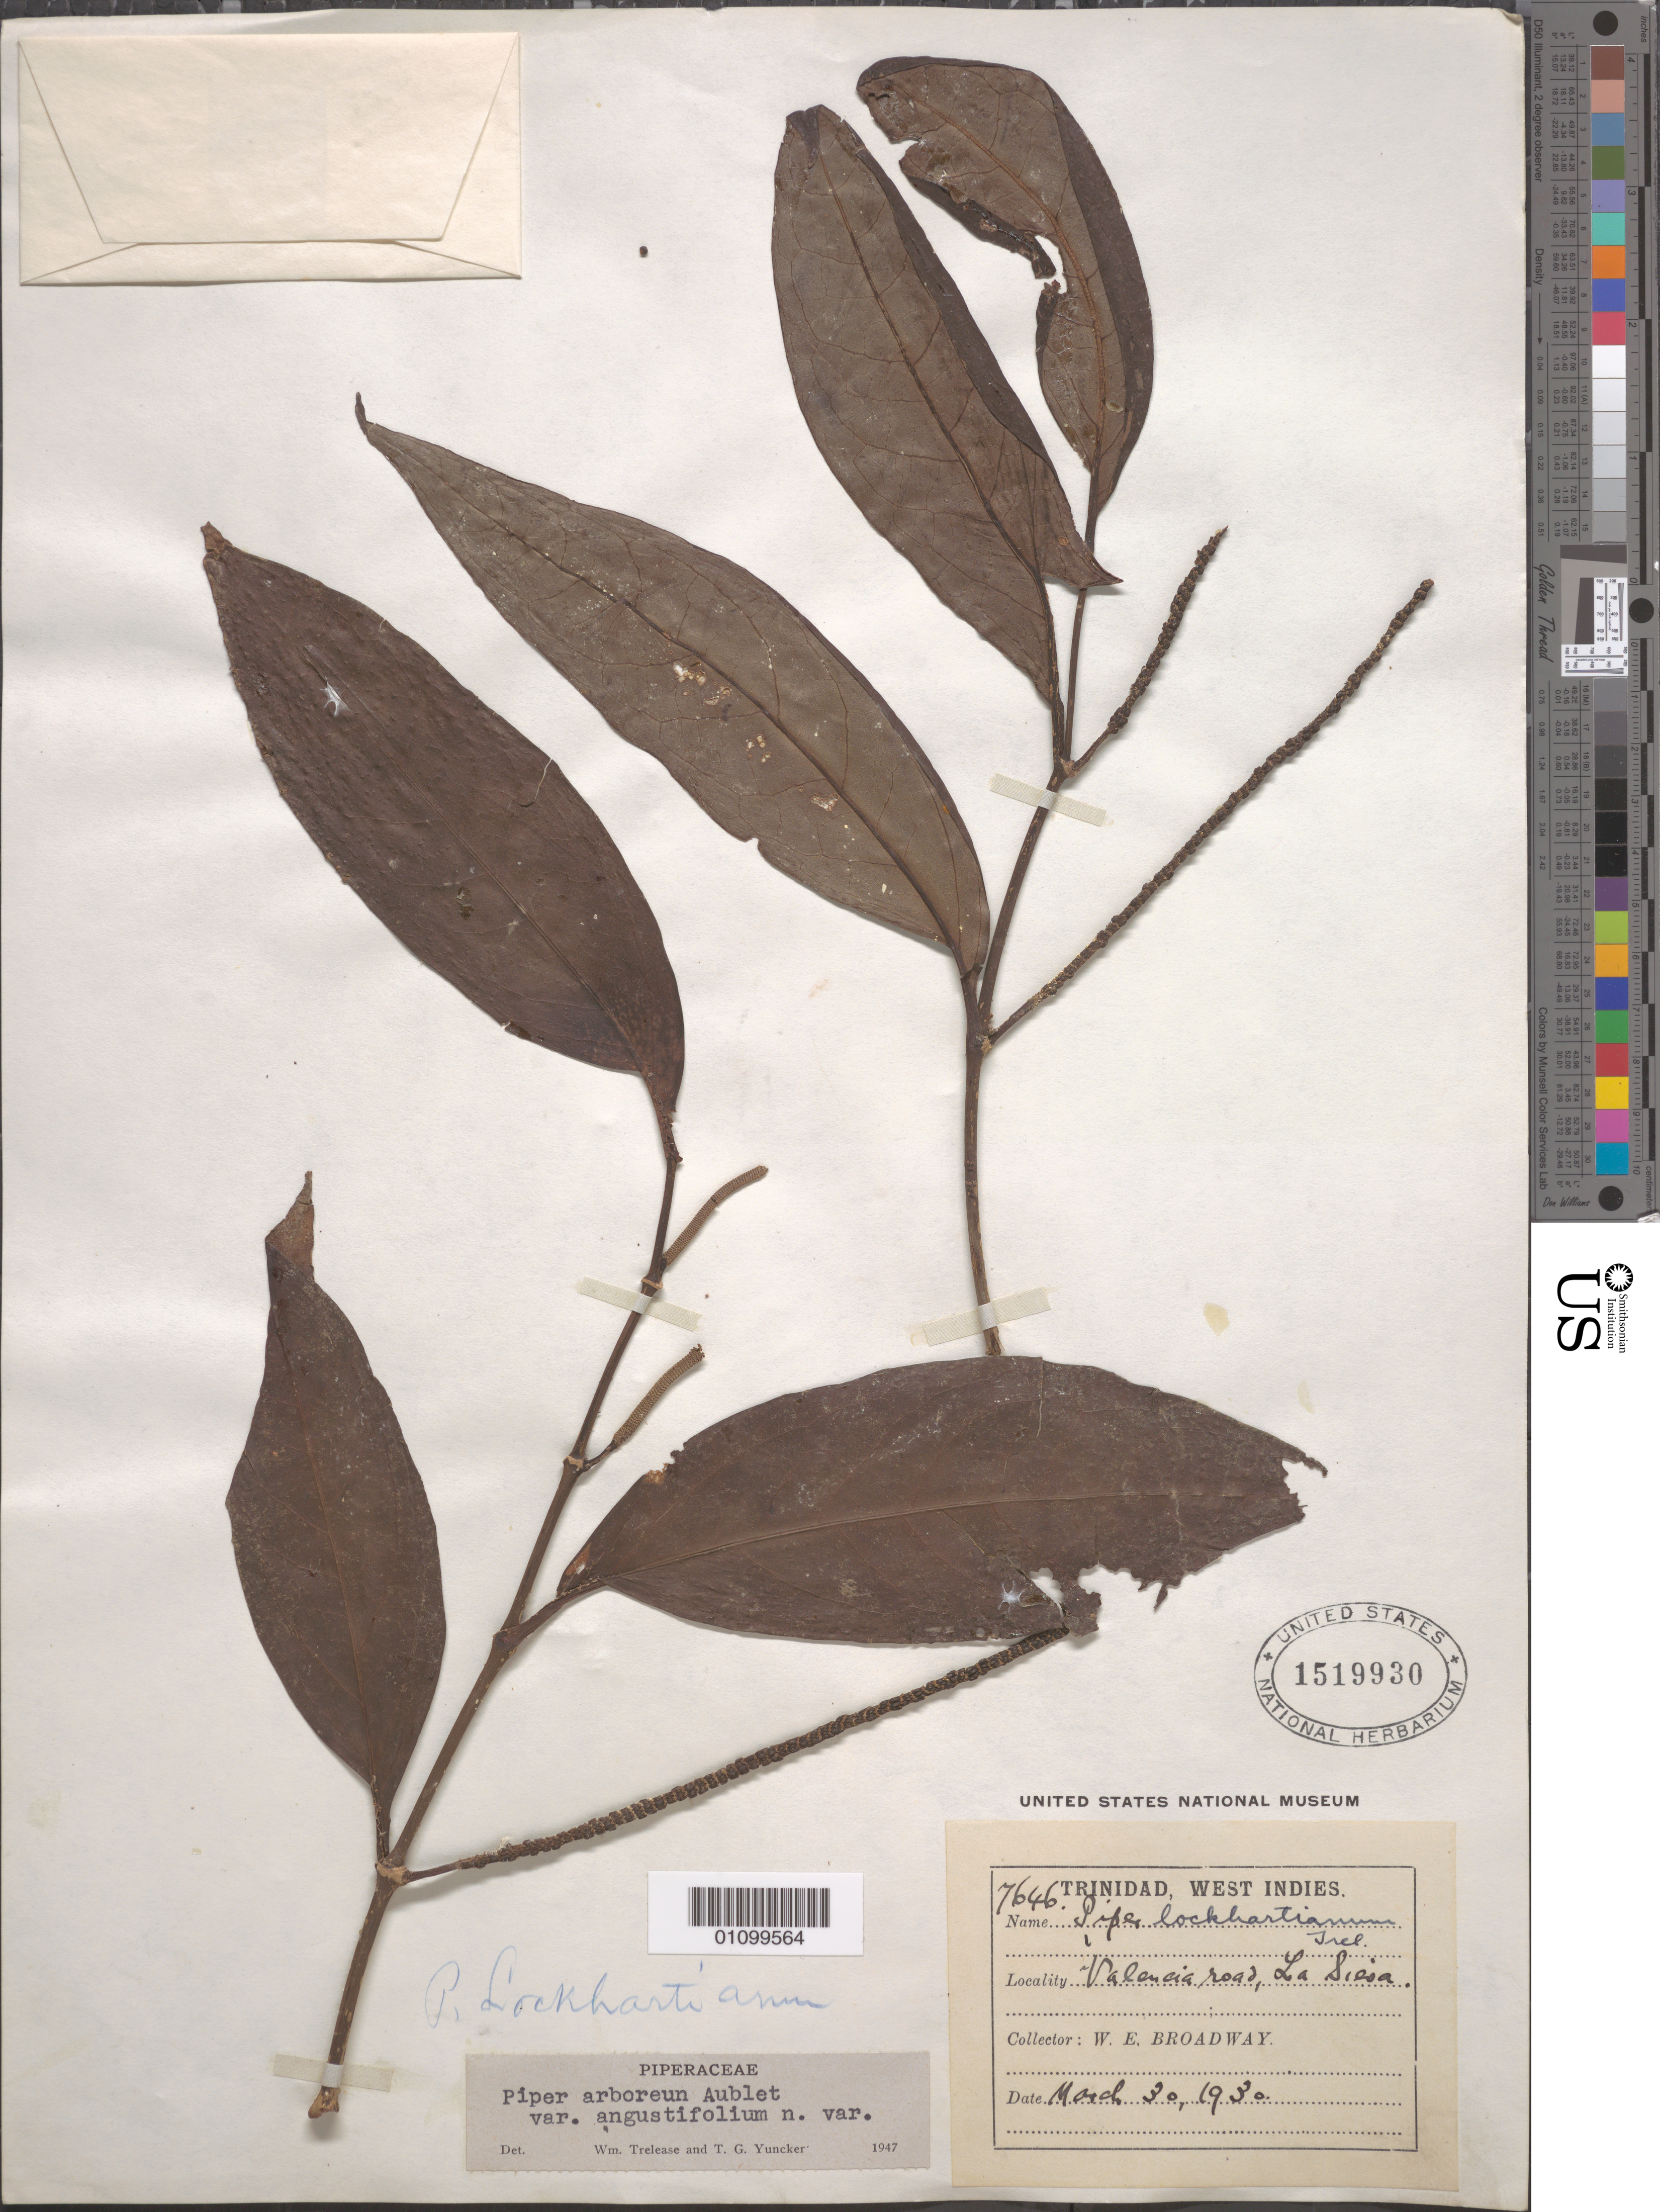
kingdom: Plantae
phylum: Tracheophyta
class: Magnoliopsida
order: Piperales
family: Piperaceae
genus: Piper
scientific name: Piper arboreum var. falcifolium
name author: (Trel.) Yunck.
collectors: W. E. Broadway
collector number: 7646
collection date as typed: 30 Mar 1930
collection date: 1930-03-30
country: Trinidad and Tobago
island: Trinidad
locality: Valencia Road, La Seiva.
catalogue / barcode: US 1519930